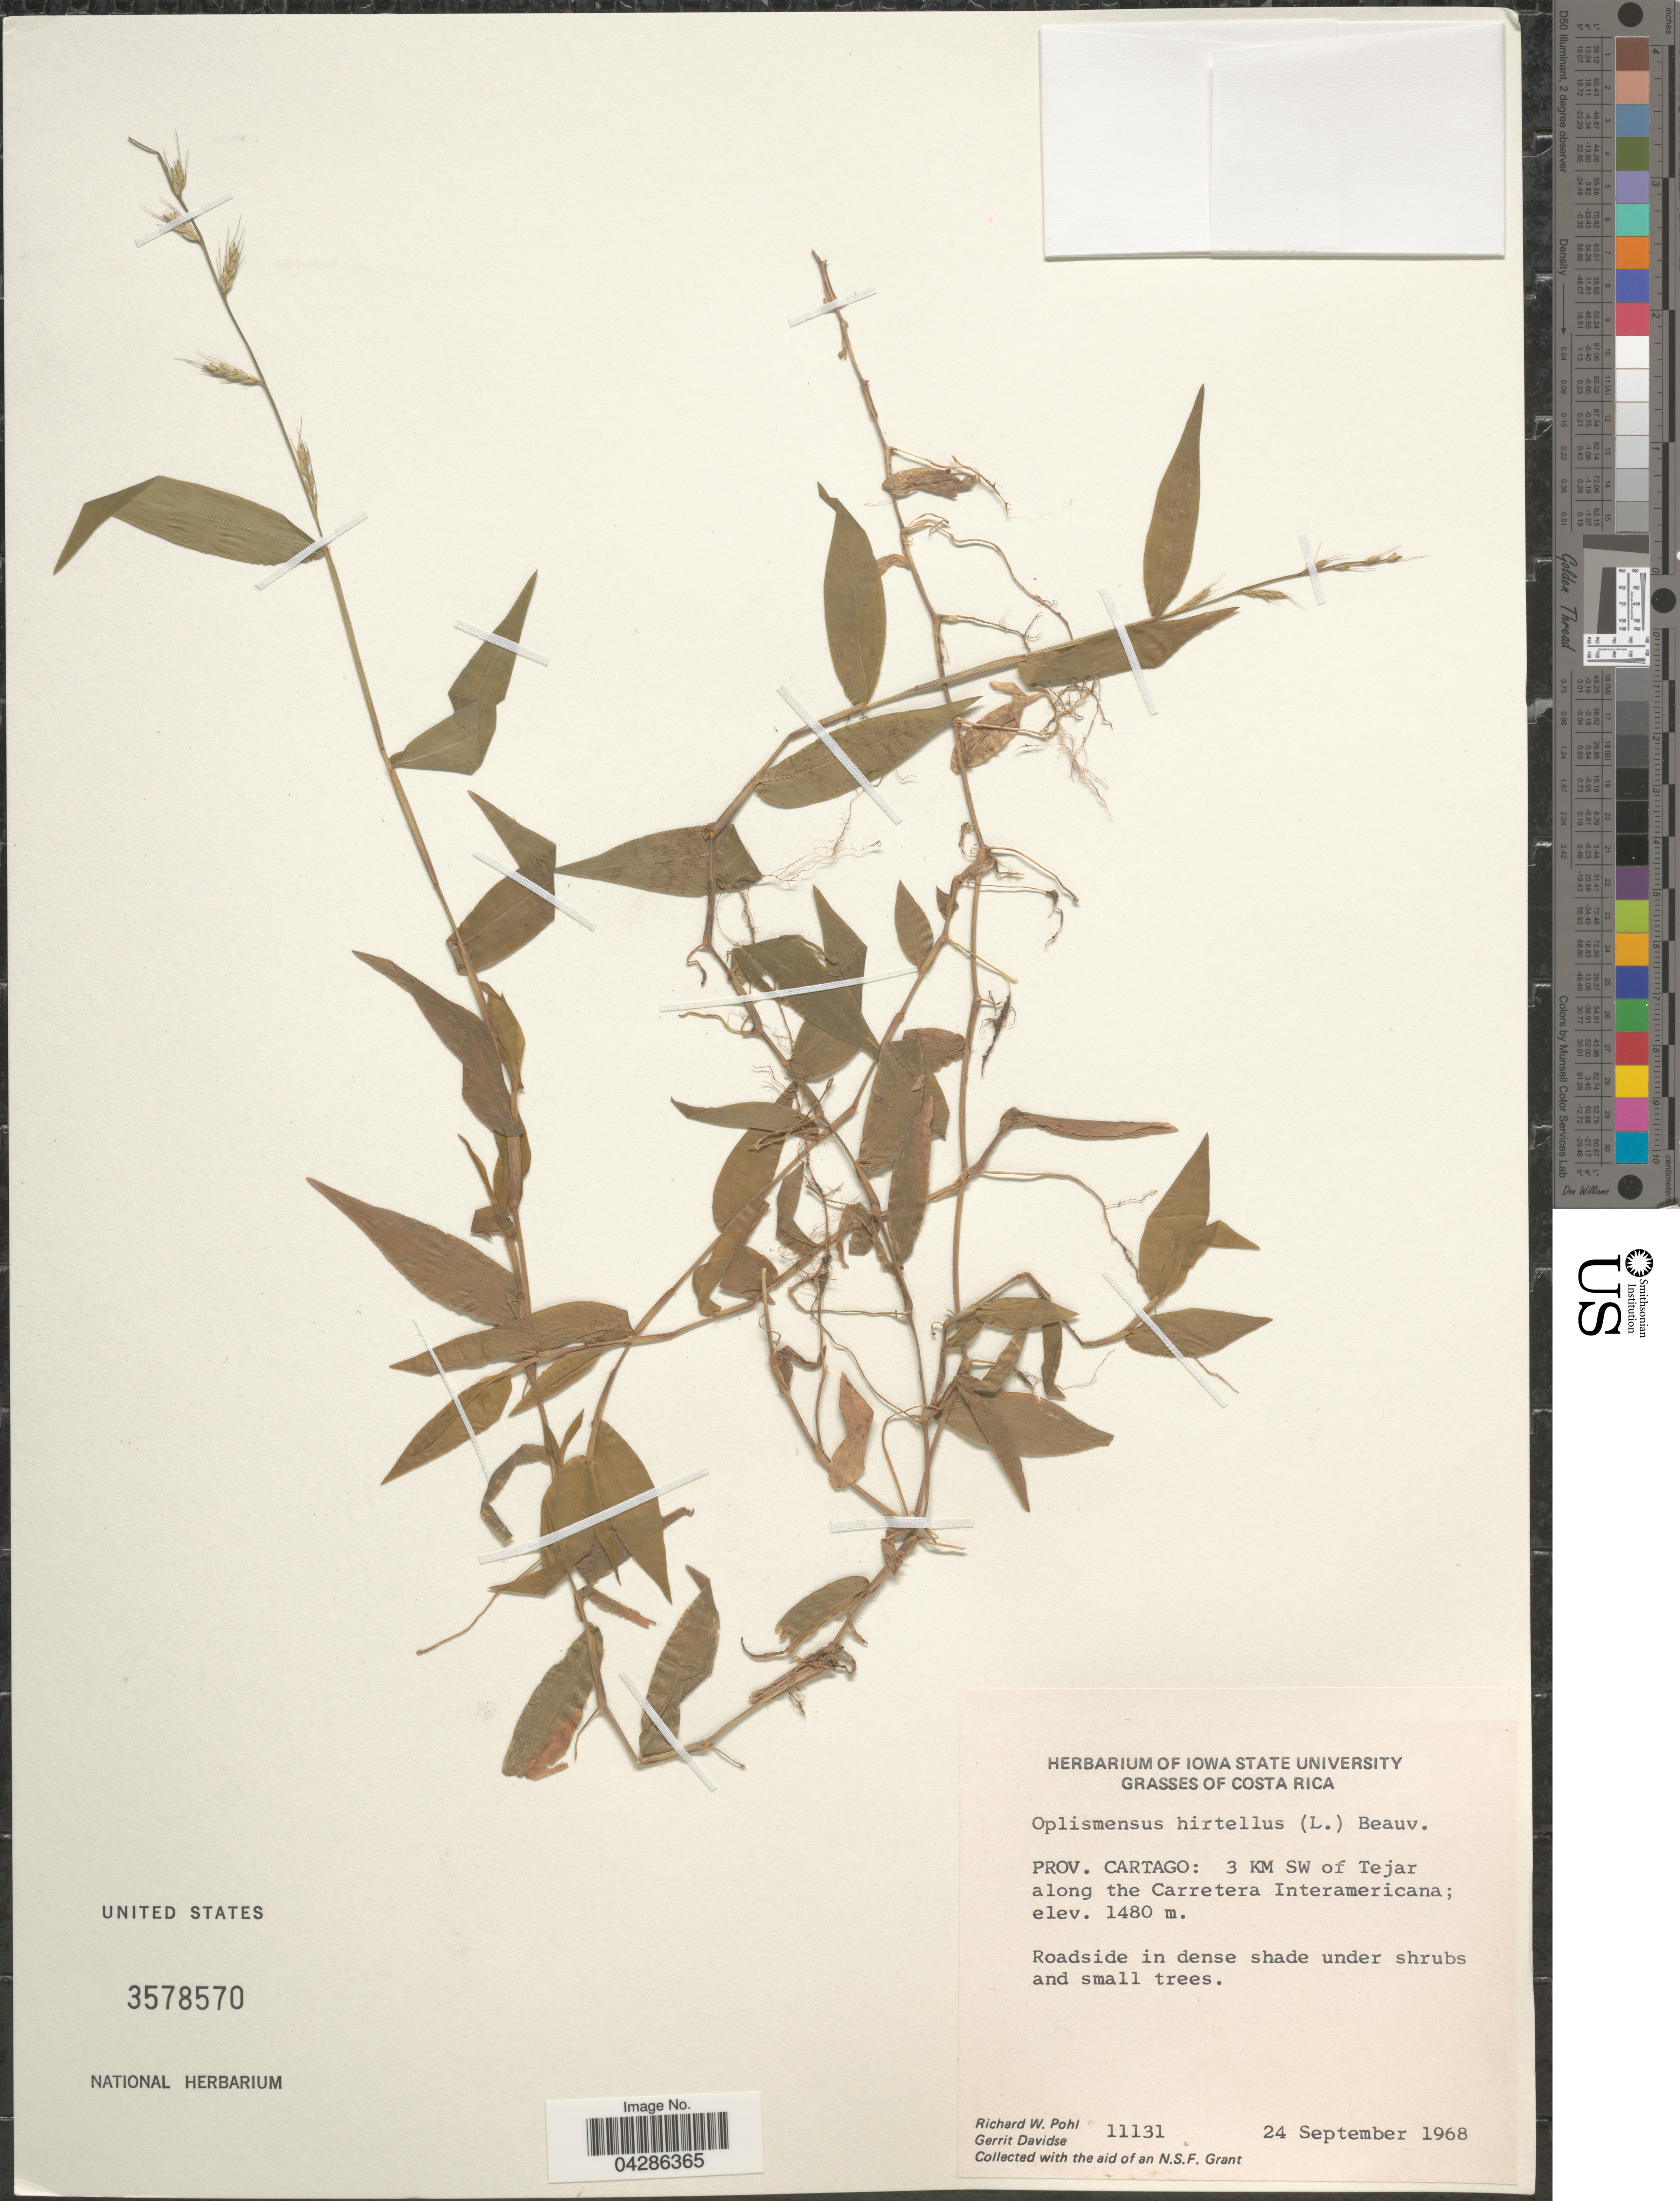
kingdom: Plantae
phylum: Tracheophyta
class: Liliopsida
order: Poales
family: Poaceae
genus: Oplismenus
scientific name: Oplismenus hirtellus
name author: (L.) P. Beauv.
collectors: R. W. Pohl & G. Davidse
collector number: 11131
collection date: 1968-09-24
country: Costa Rica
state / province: Cartago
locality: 3 Km SW of Tejar along the Carretera Interamericana.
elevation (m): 1480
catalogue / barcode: US 3578570